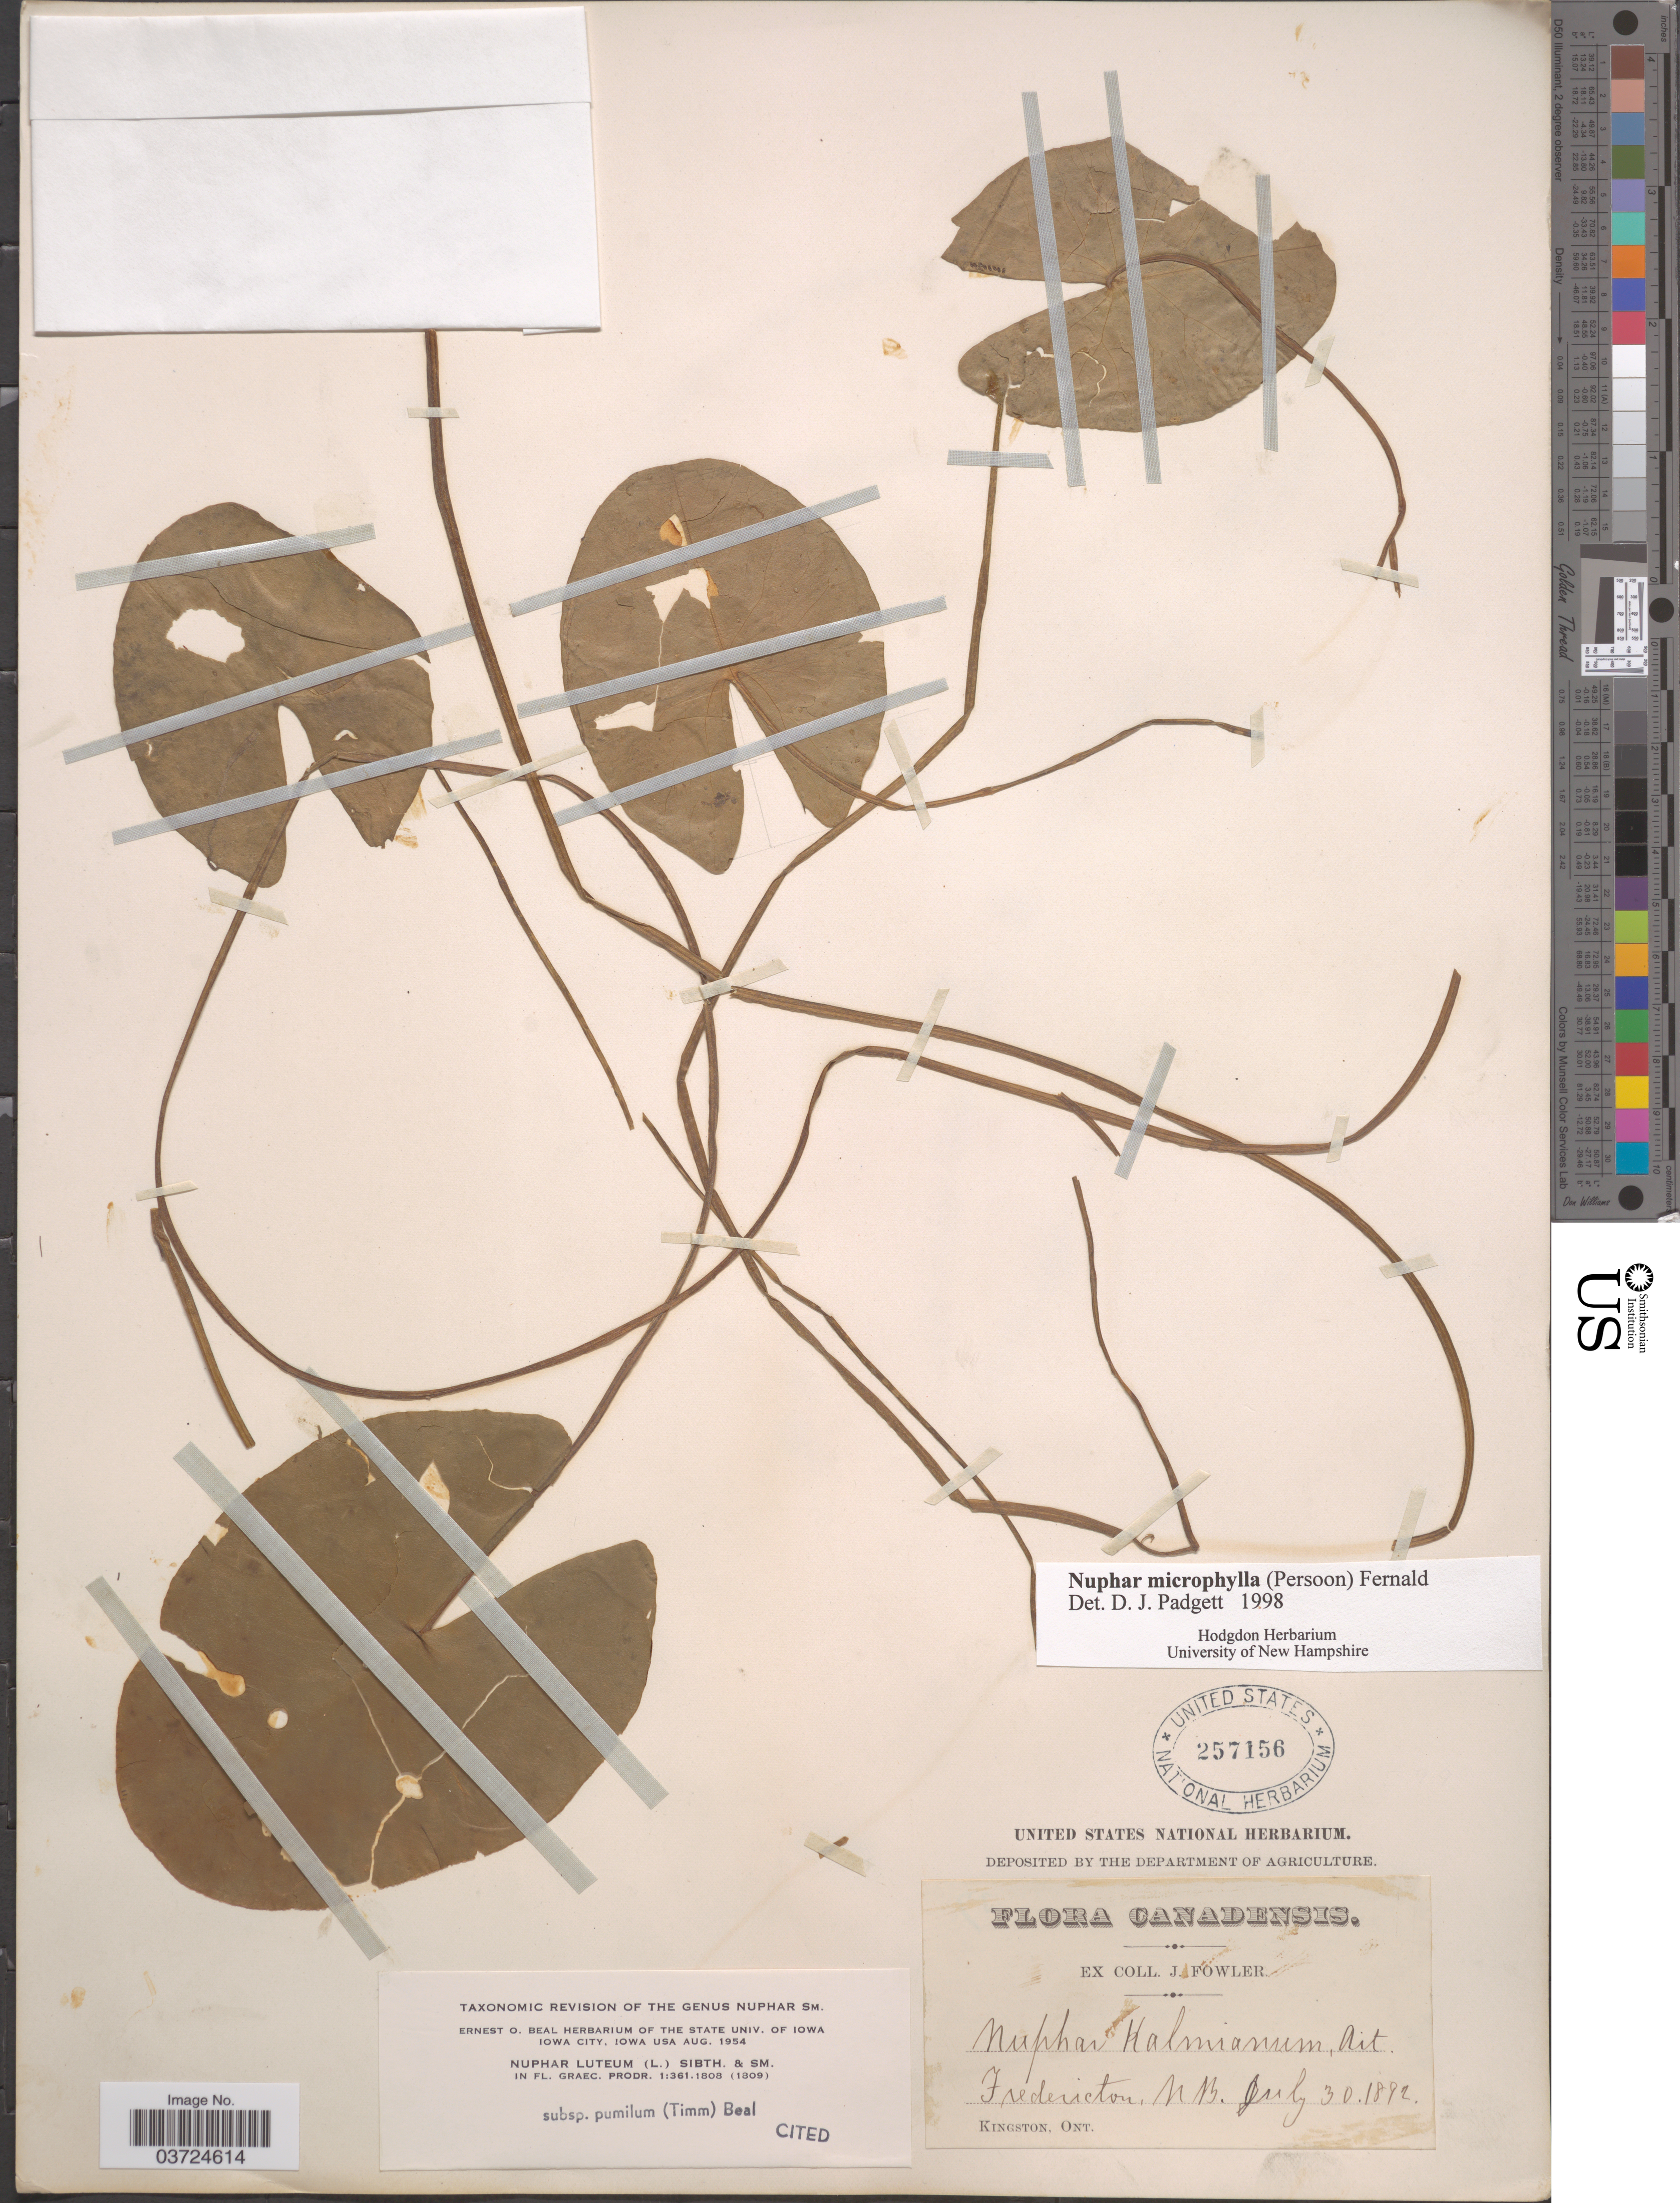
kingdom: Plantae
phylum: Tracheophyta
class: Magnoliopsida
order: Nymphaeales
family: Nymphaeaceae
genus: Nuphar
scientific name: Nuphar microphylla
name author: (Pers.) Fernald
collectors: J. Fowler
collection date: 1892-07-30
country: Canada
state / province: New Brunswick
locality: Fredericton.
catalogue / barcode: US 257156